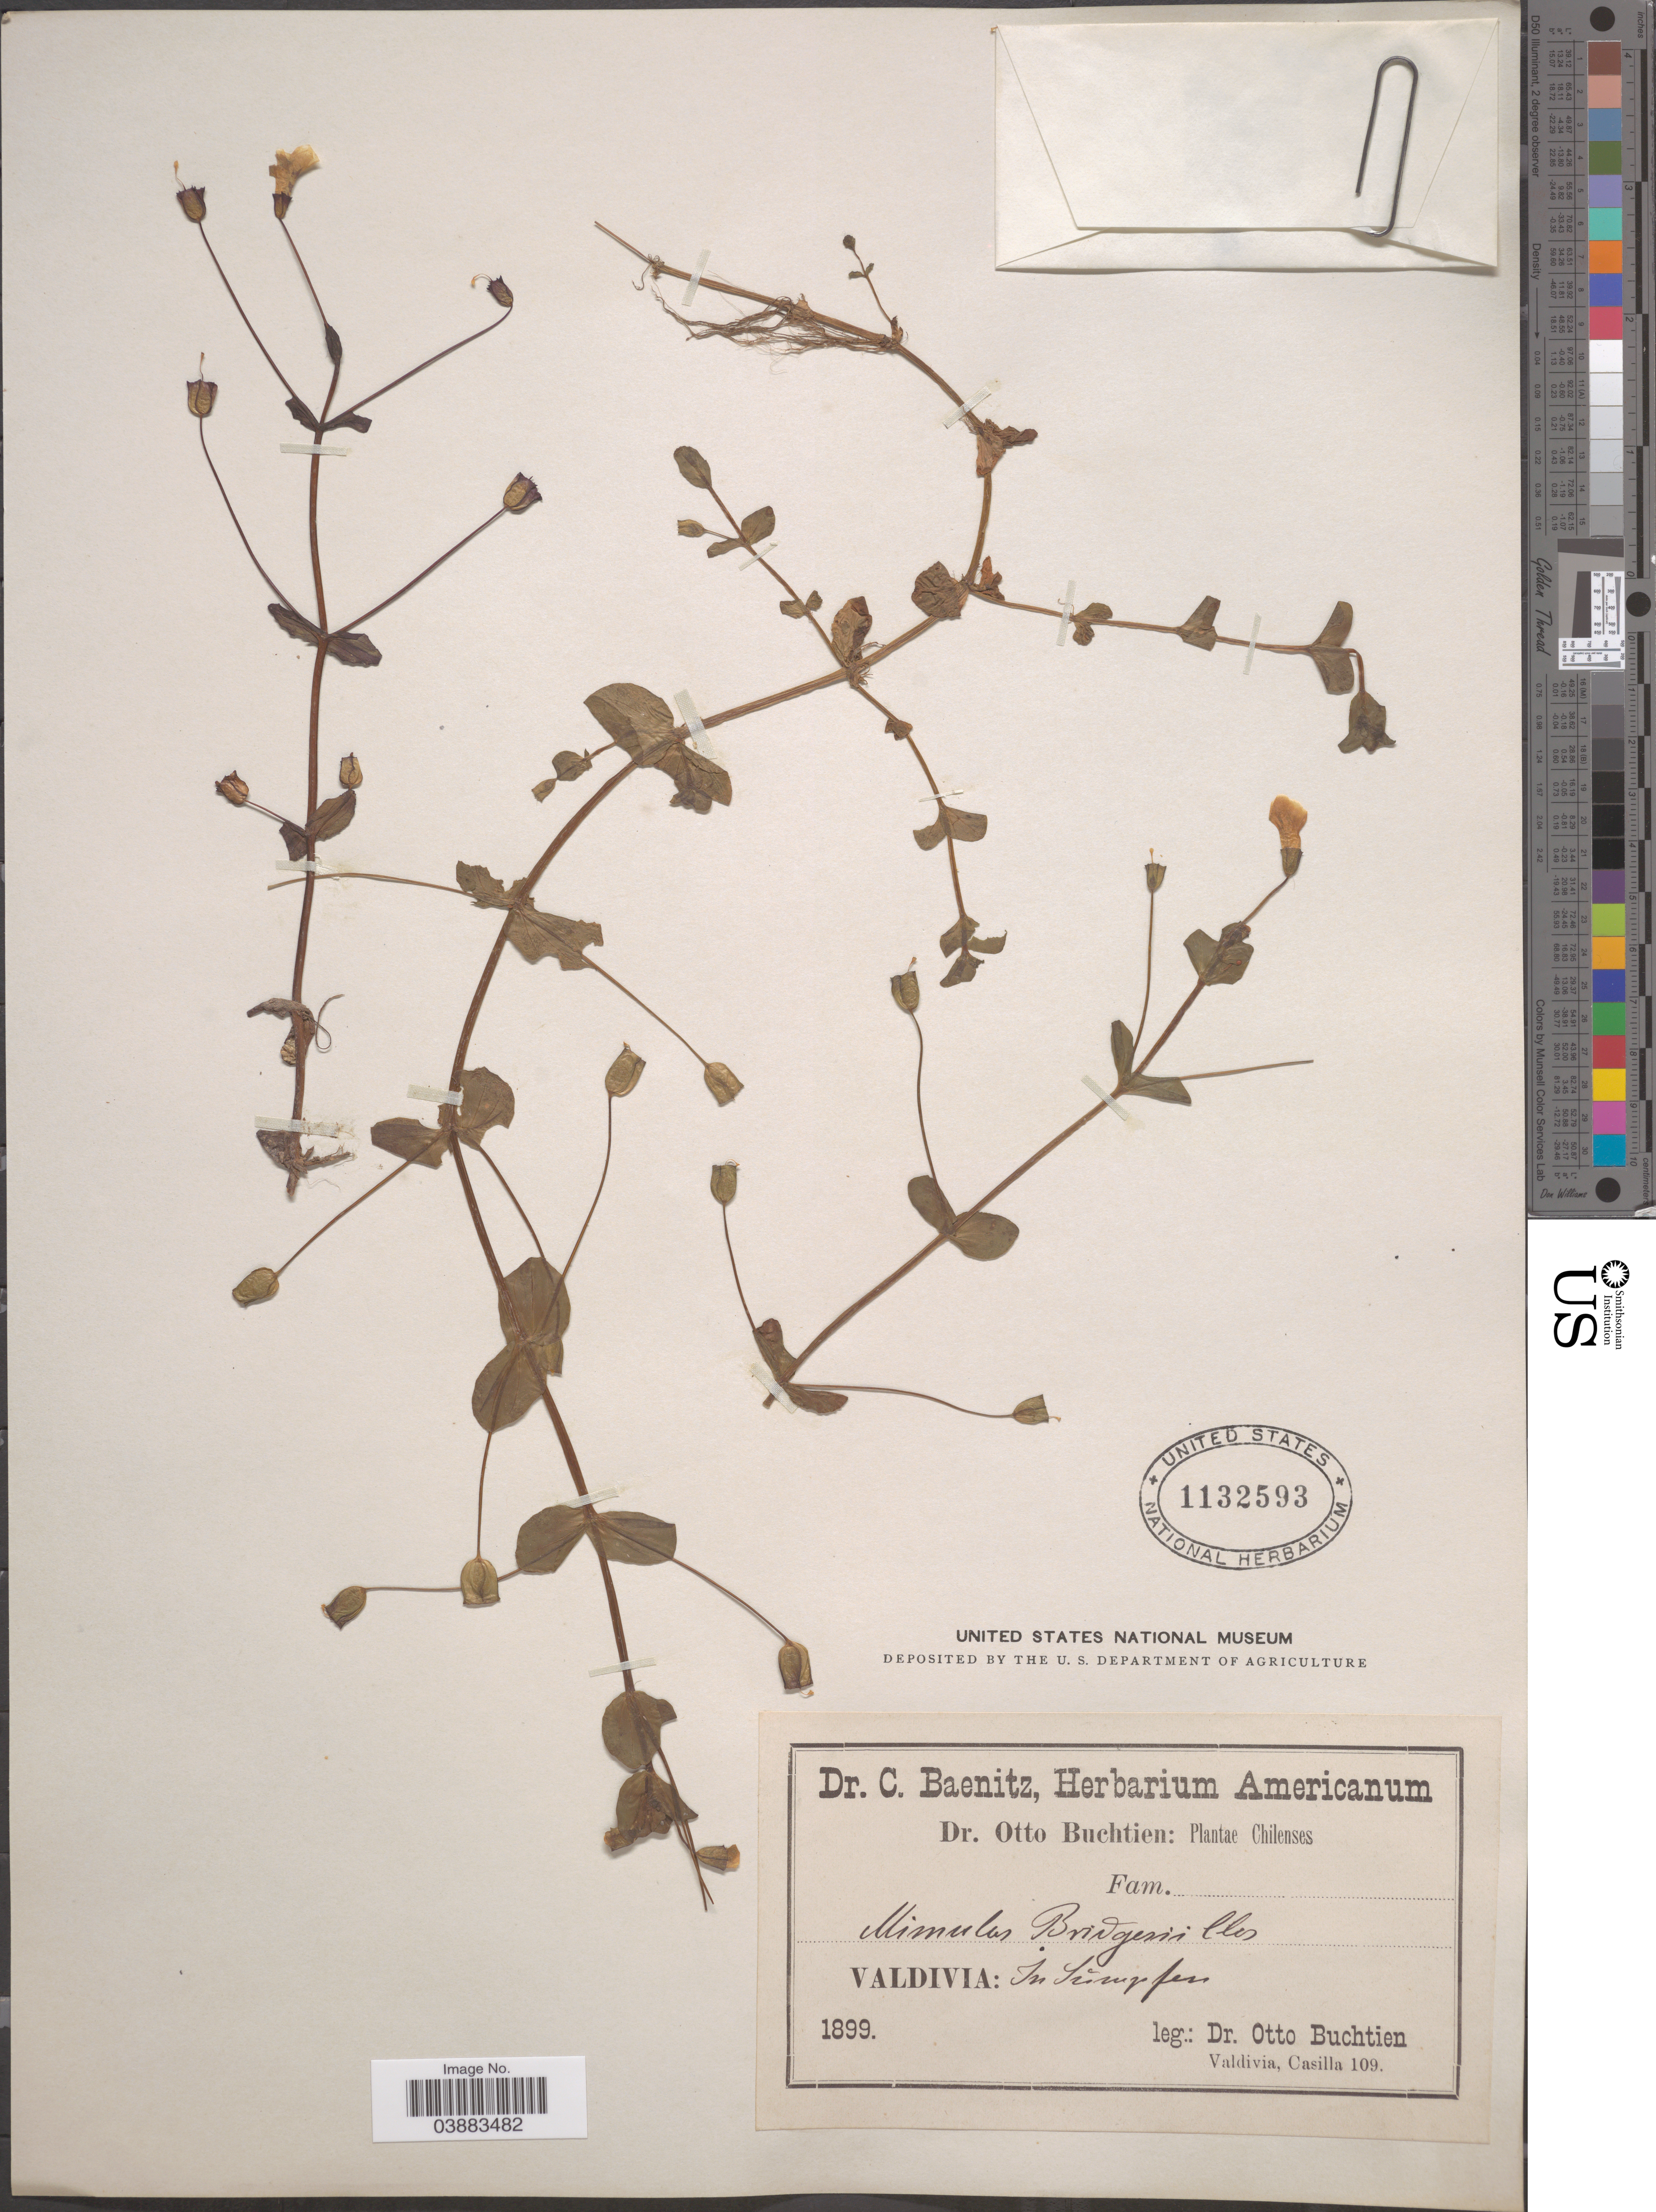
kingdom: Plantae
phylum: Tracheophyta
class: Magnoliopsida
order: Lamiales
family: Phrymaceae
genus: Mimulus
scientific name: Mimulus bridgesii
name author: Clos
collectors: O. Buchtien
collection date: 1899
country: Chile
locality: Valdivia: In Sümpfen.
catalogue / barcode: US 1132593